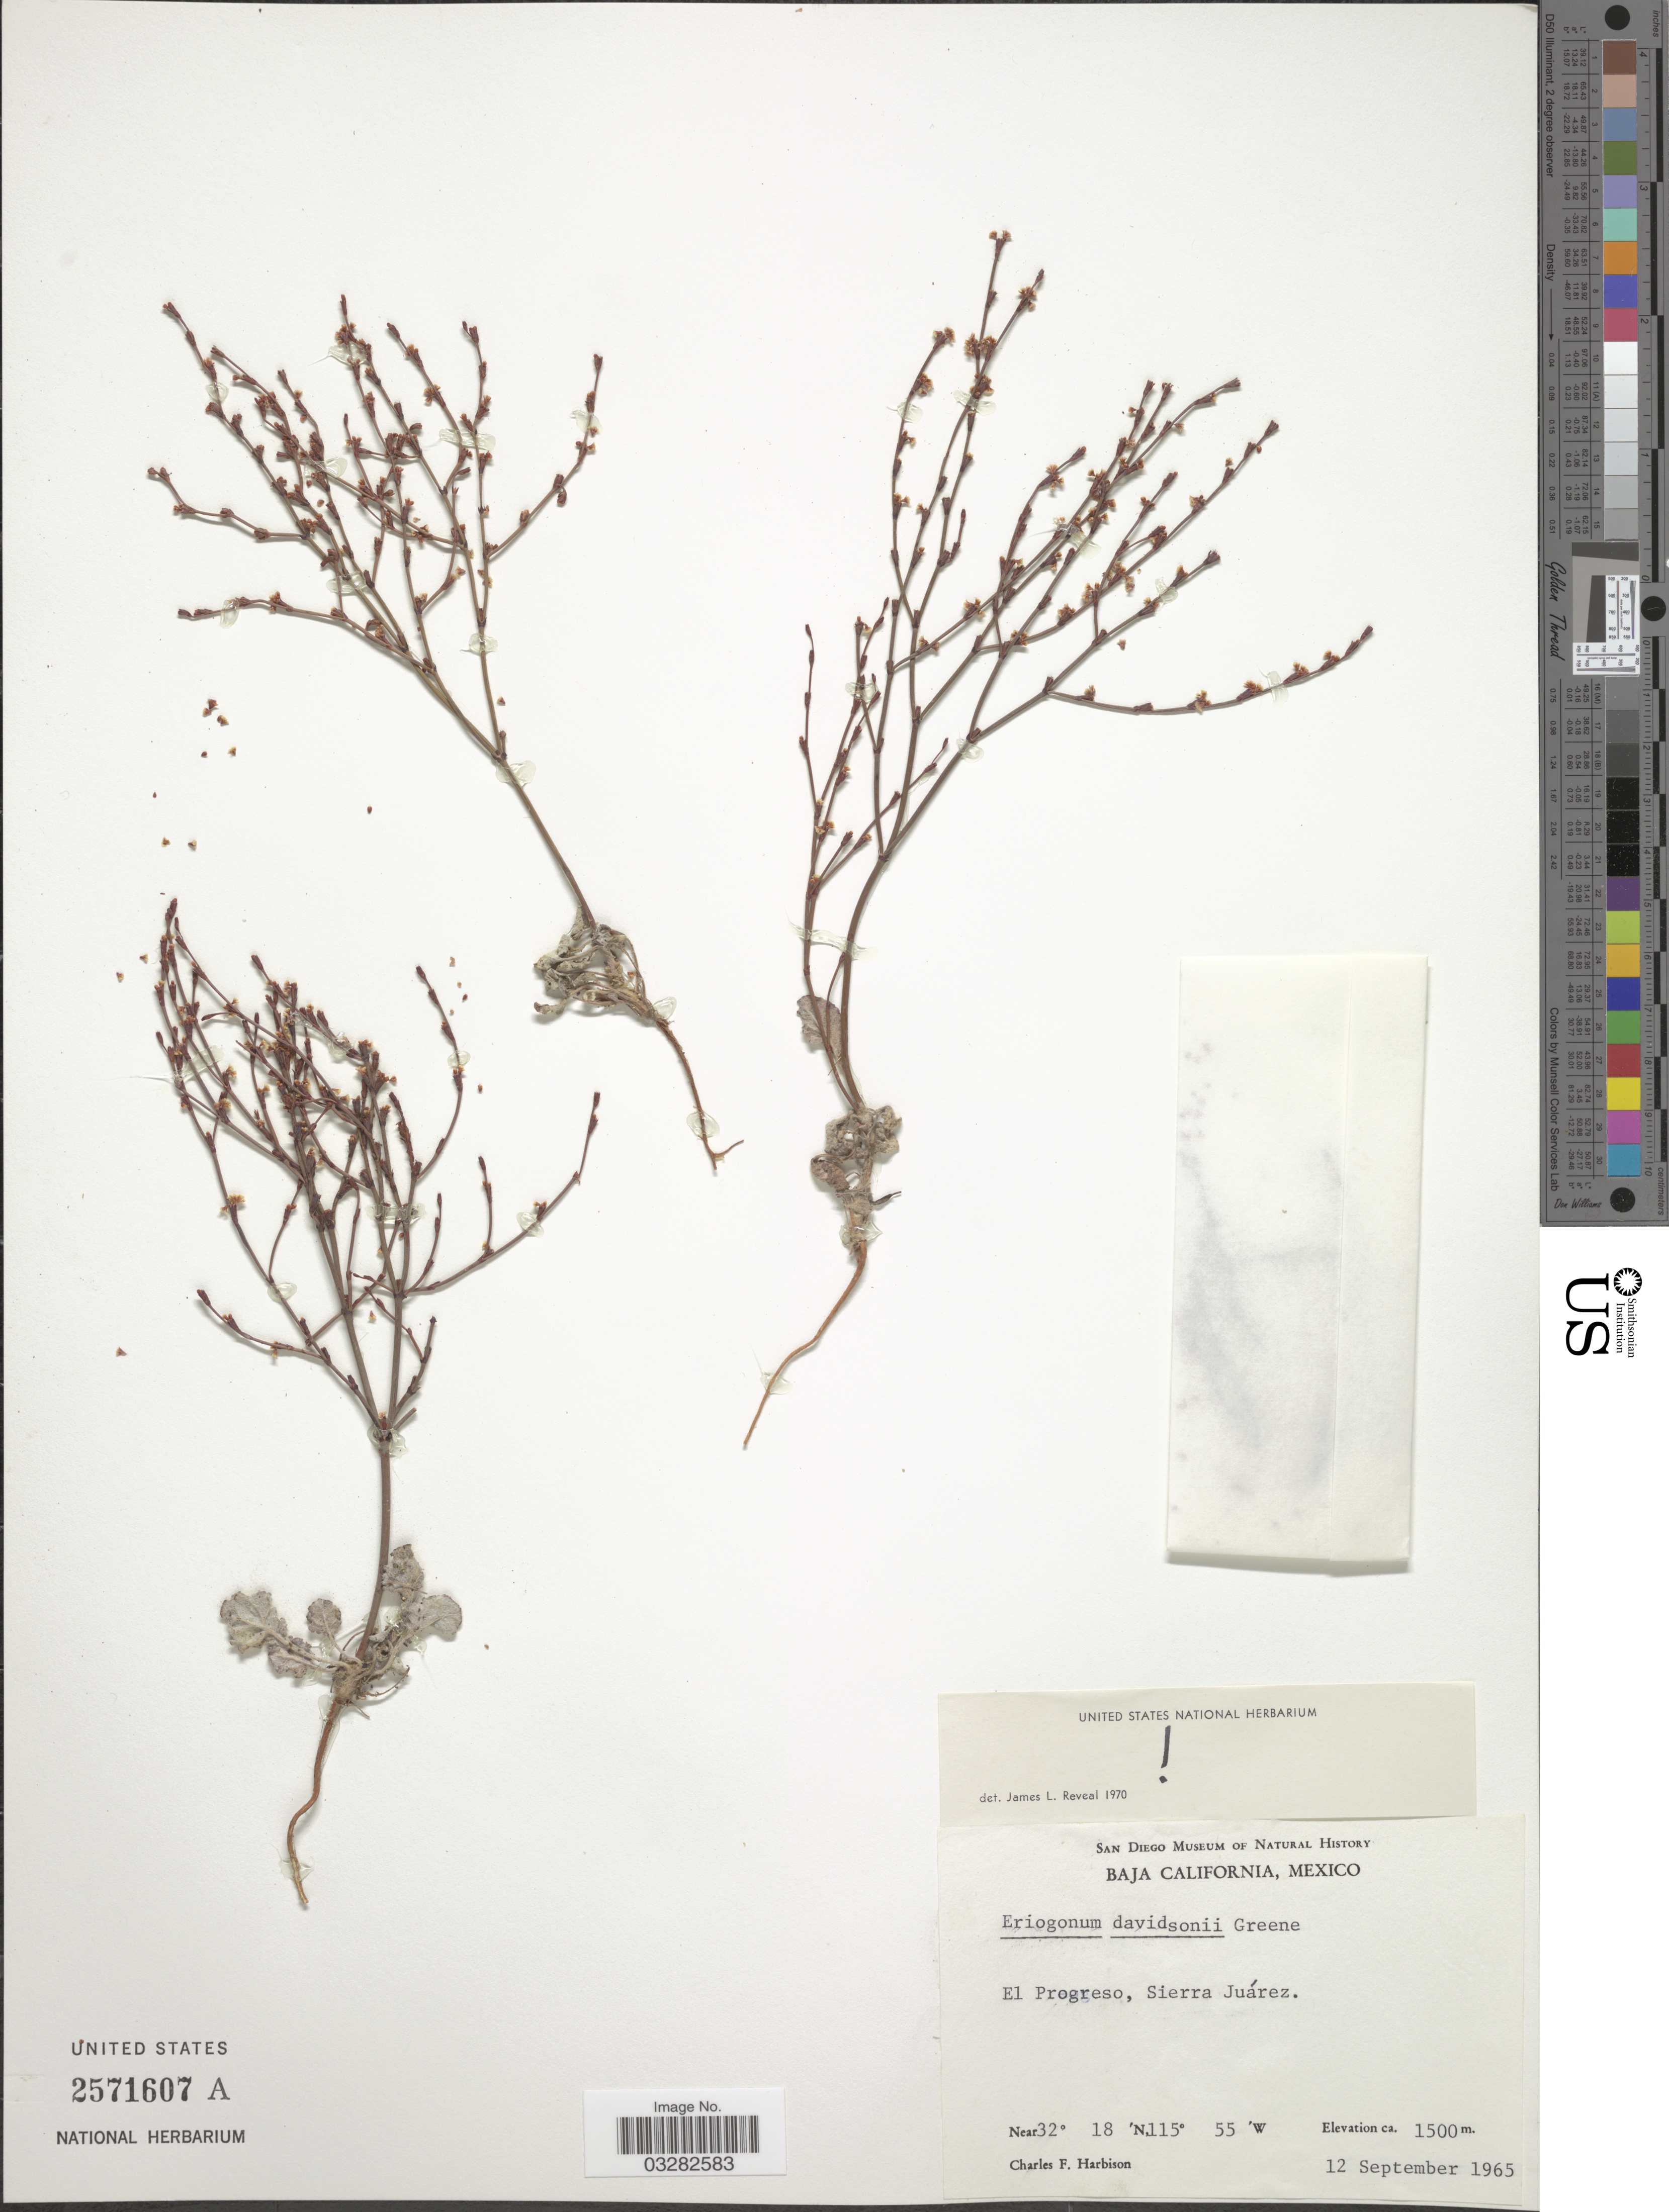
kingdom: Plantae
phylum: Tracheophyta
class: Magnoliopsida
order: Caryophyllales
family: Polygonaceae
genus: Eriogonum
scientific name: Eriogonum davidsonii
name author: Greene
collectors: C. F. Harbison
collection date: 1965-09-12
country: Mexico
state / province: Baja California Norte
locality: El Progreso, Sierra Juárez.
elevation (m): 1500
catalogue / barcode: US 2571607A